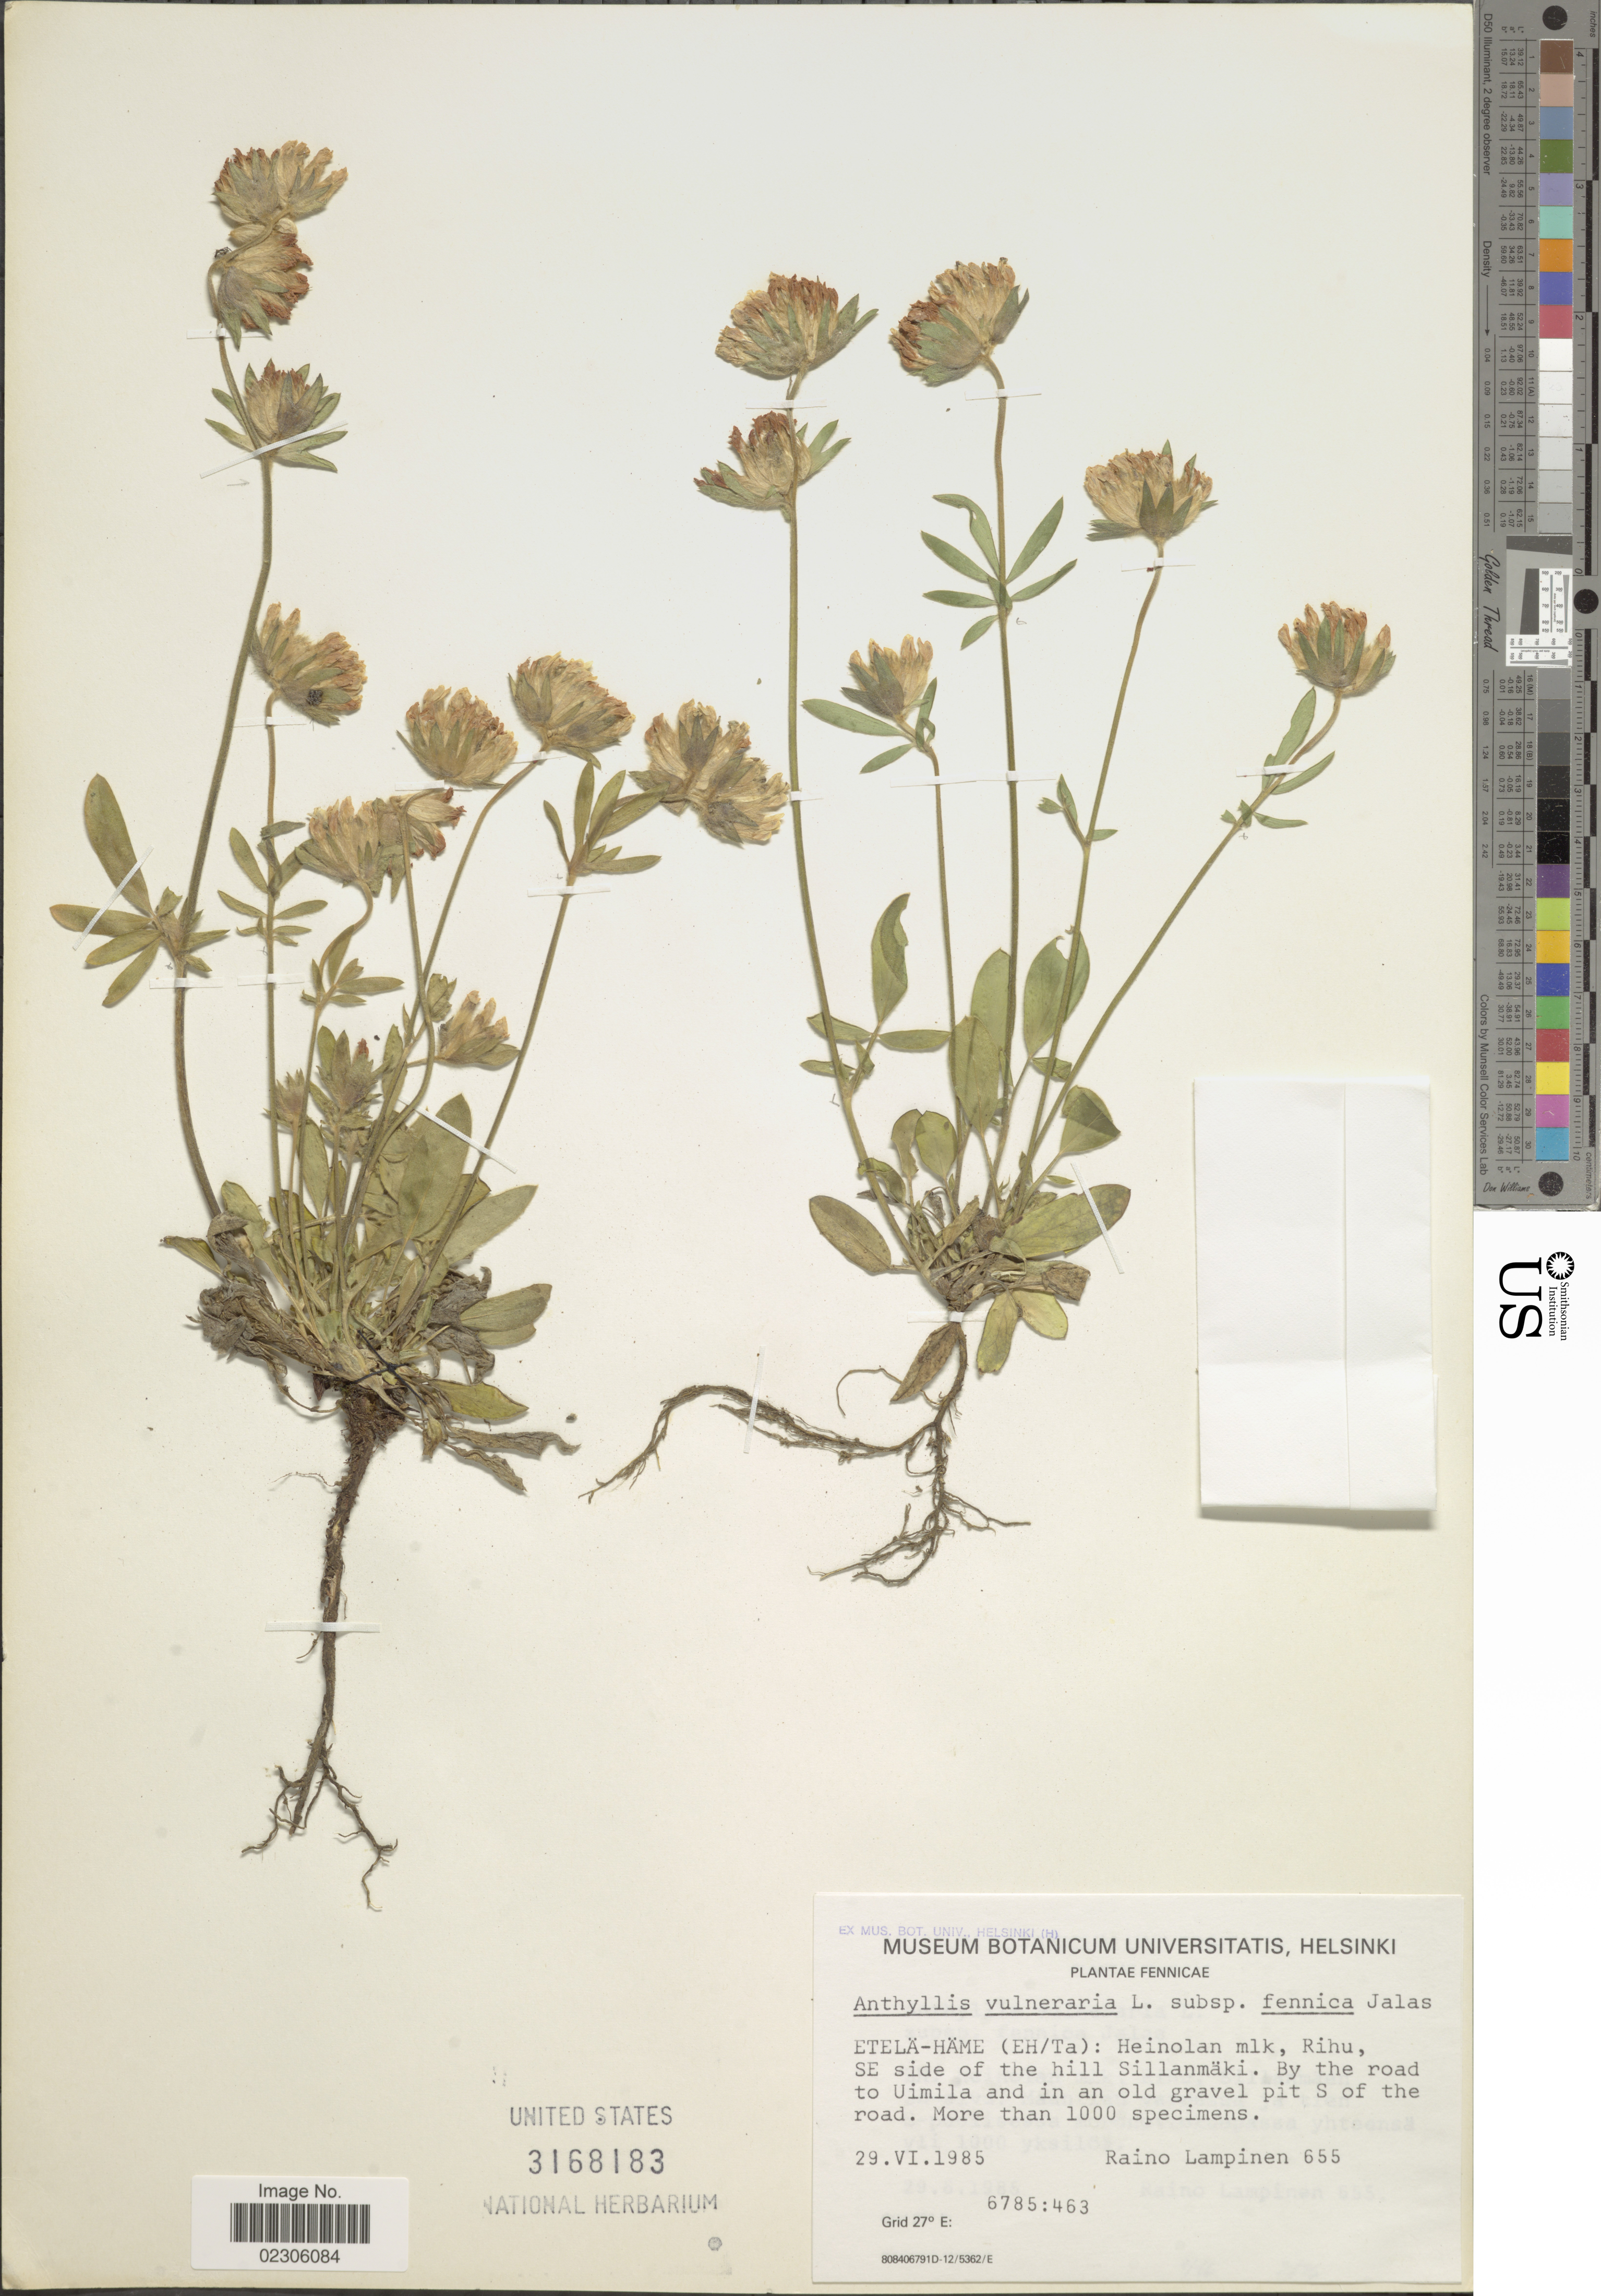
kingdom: Plantae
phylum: Tracheophyta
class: Magnoliopsida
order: Fabales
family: Fabaceae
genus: Anthyllis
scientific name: Anthyllis vulneraria subsp. fennica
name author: (Jalas) Cullen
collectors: R. Lampinen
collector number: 655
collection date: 1985-06-29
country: Finland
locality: Fennicae, Etela-Hame (Eh/Ta), Heinolan mlk, Rihu, SE side of the hill Sillanmaki, by the road Uimila and in an old gravel pit S of the road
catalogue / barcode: US 3168183